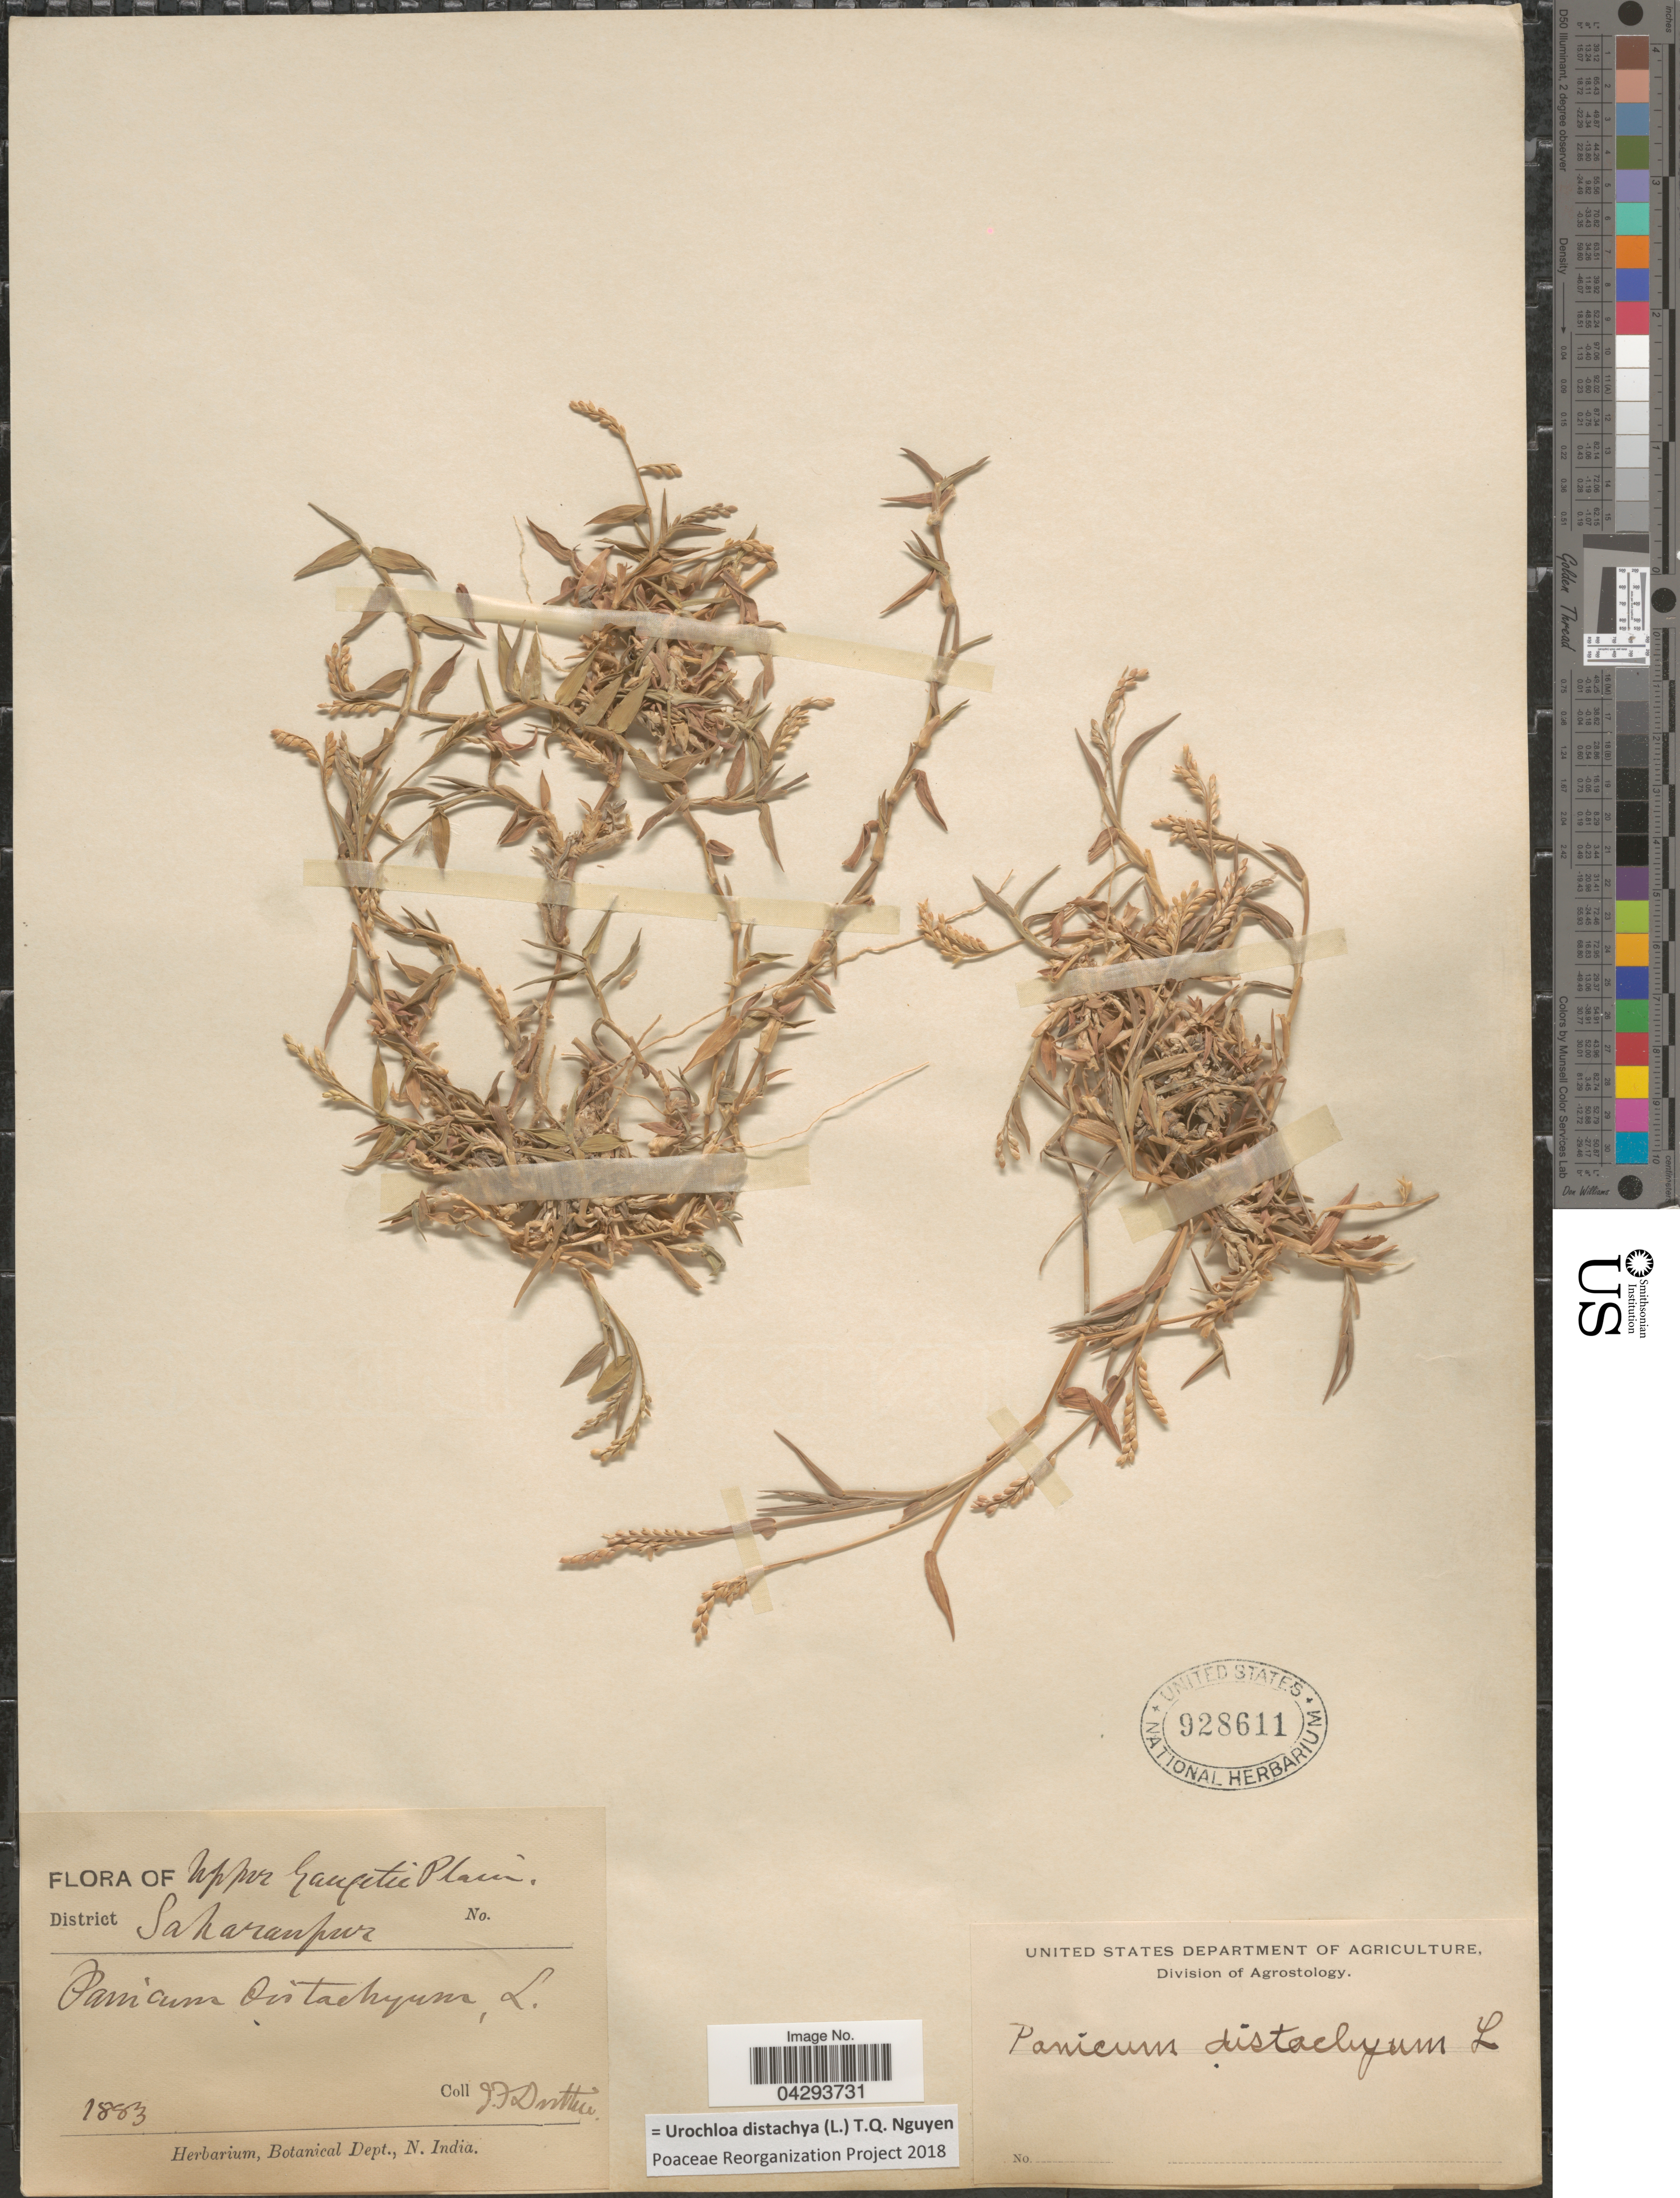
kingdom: Plantae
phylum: Tracheophyta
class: Liliopsida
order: Poales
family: Poaceae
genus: Urochloa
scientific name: Urochloa distachya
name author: (L.) T.Q. Nguyen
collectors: J. F. Duthie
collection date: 1883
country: India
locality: Upper Gangetic Plain. District Sakaranpur.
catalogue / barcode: US 928611